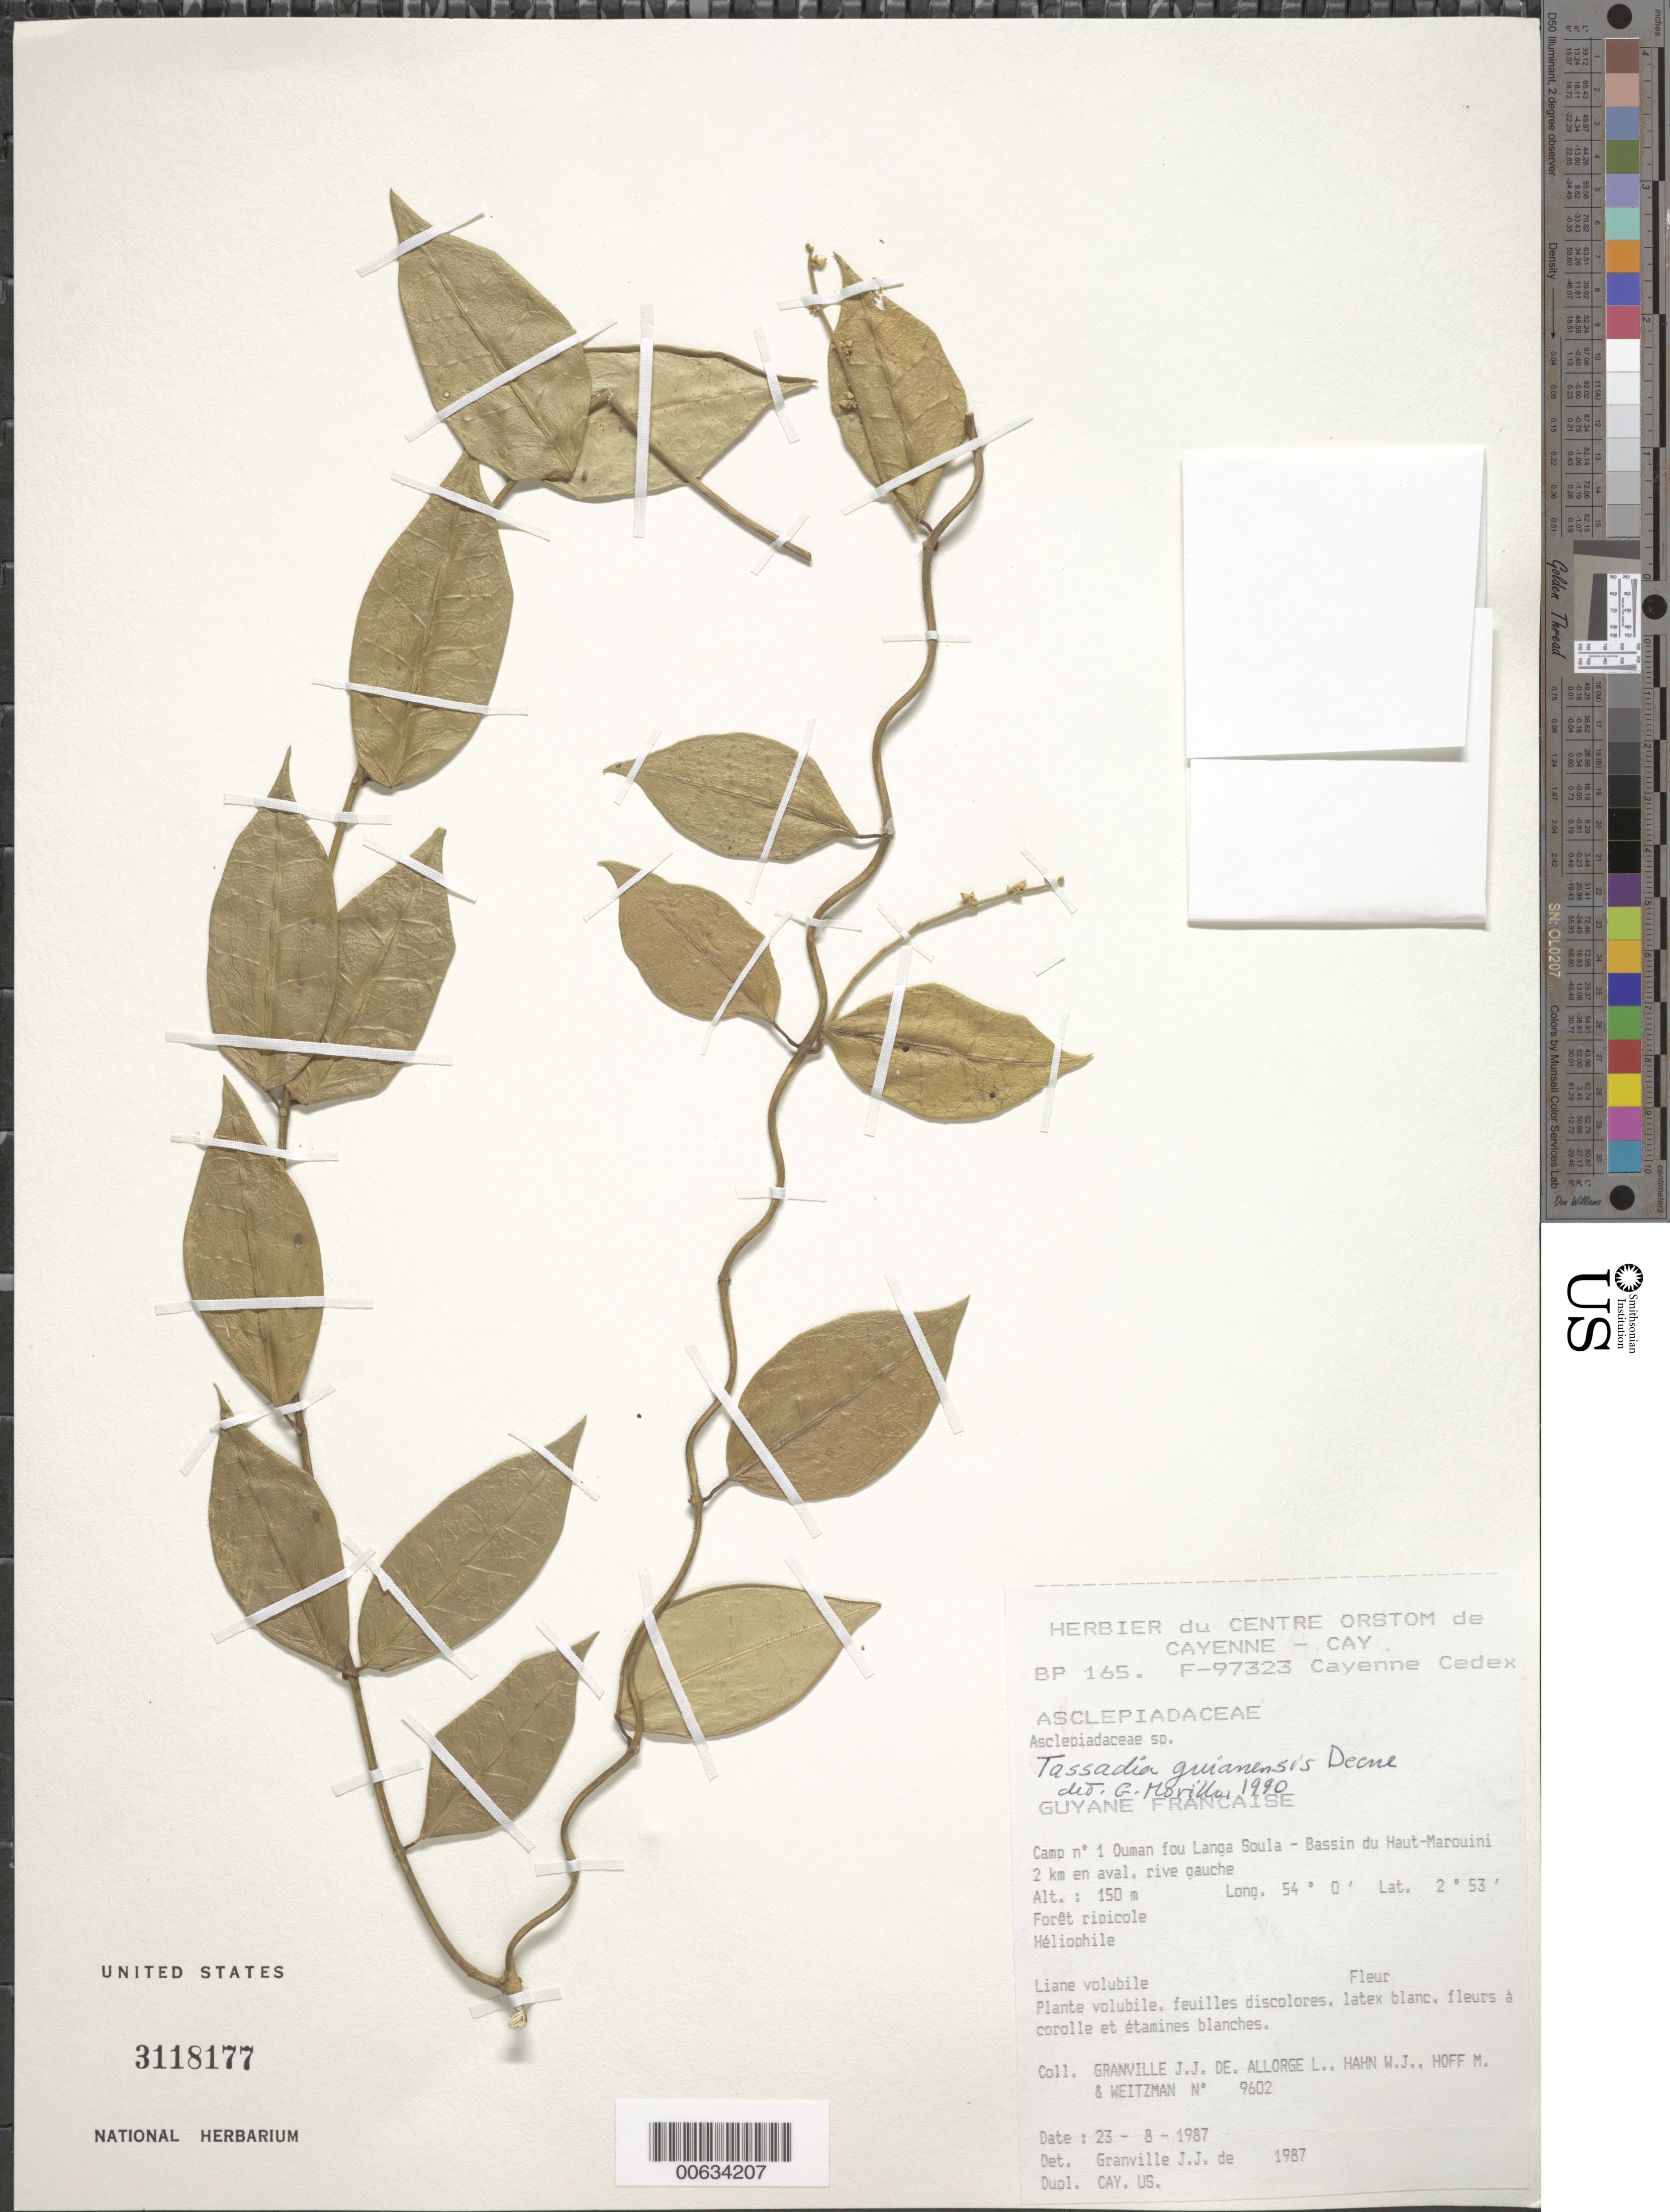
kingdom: Plantae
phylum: Tracheophyta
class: Magnoliopsida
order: Gentianales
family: Apocynaceae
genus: Tassadia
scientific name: Tassadia guianensis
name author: Decne.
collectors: J.-J. de Granville, L. Allorge, W. J. Hahn, M. Hoff & Weitzman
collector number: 9602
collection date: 1987-08-23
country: French Guiana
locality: Camp no 1 Ouman fou Langa Soula - Bassin du Haut-Marouini 2 km en aval. rive gauche.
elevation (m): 150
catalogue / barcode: US 3118177